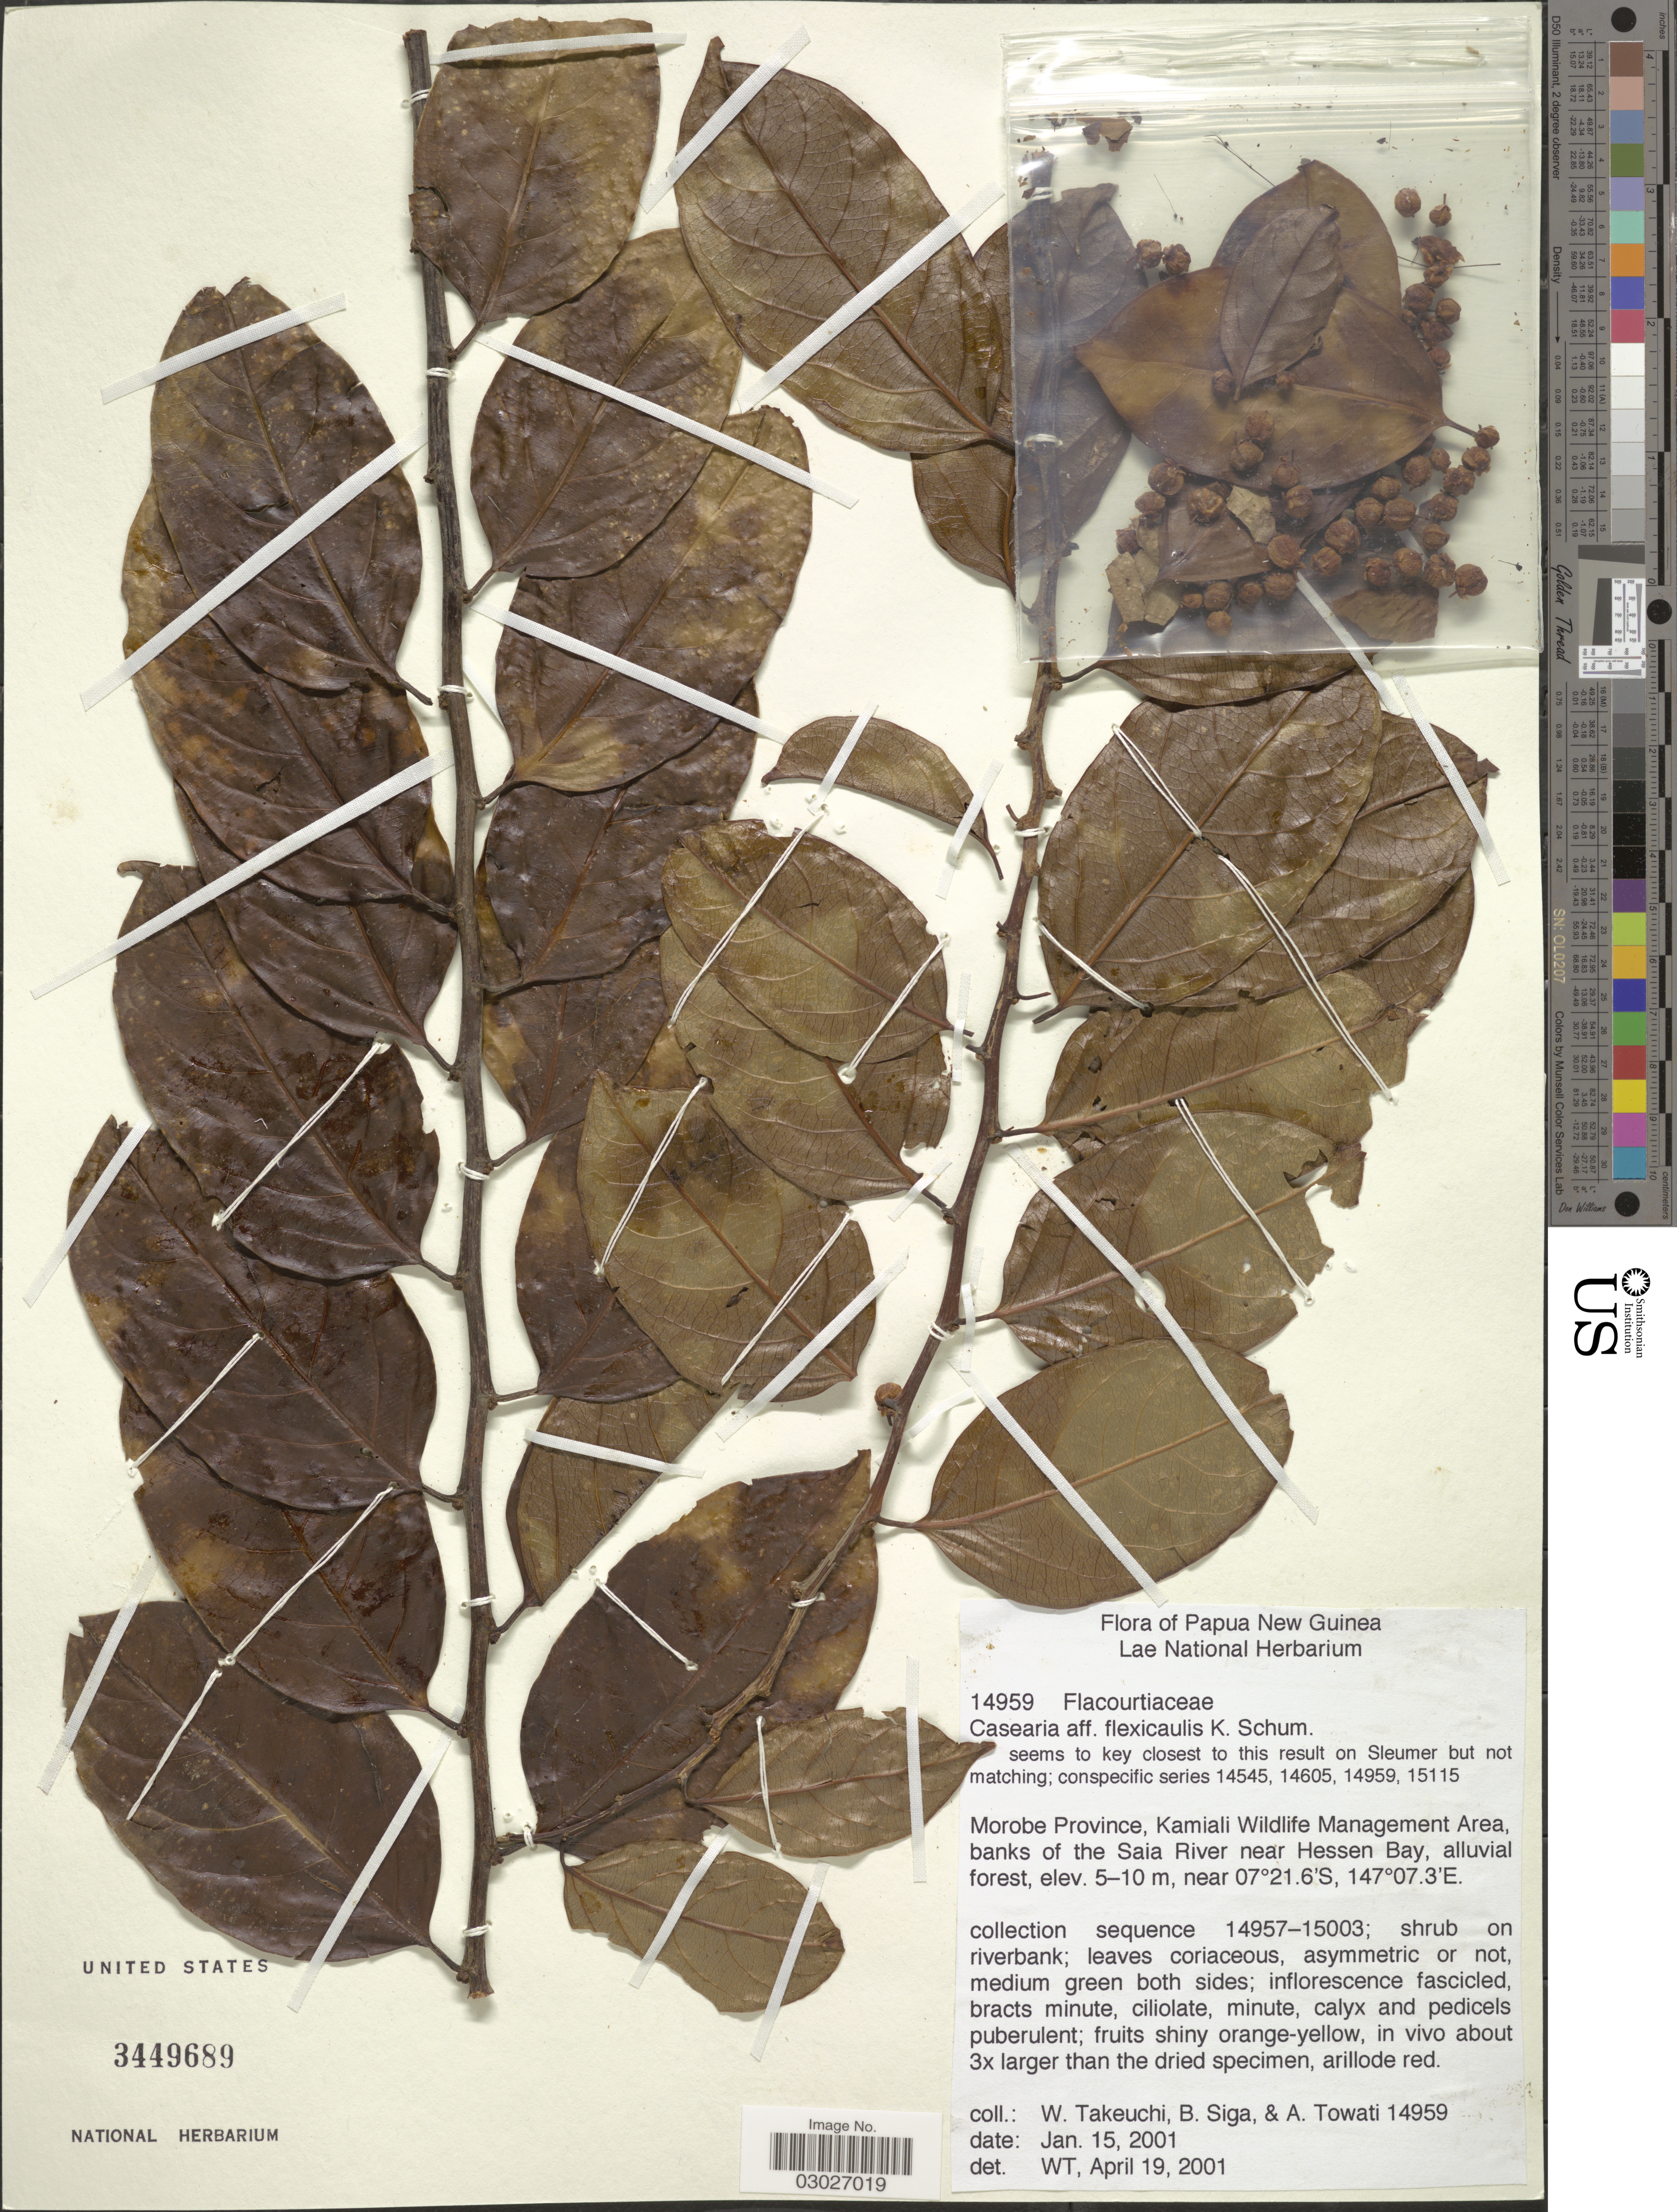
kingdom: Plantae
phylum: Tracheophyta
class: Magnoliopsida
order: Malpighiales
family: Salicaceae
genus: Casearia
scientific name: Casearia flexicaulis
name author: K. Schum.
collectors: W. Takeuchi, B. Siga & A. Towati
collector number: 14959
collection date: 2001-01-15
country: Papua New Guinea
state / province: Morobe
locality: Kamiali Wildlife Management Area, banks of the Saia River near Hessen Bay.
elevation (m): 5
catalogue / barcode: US 3449689